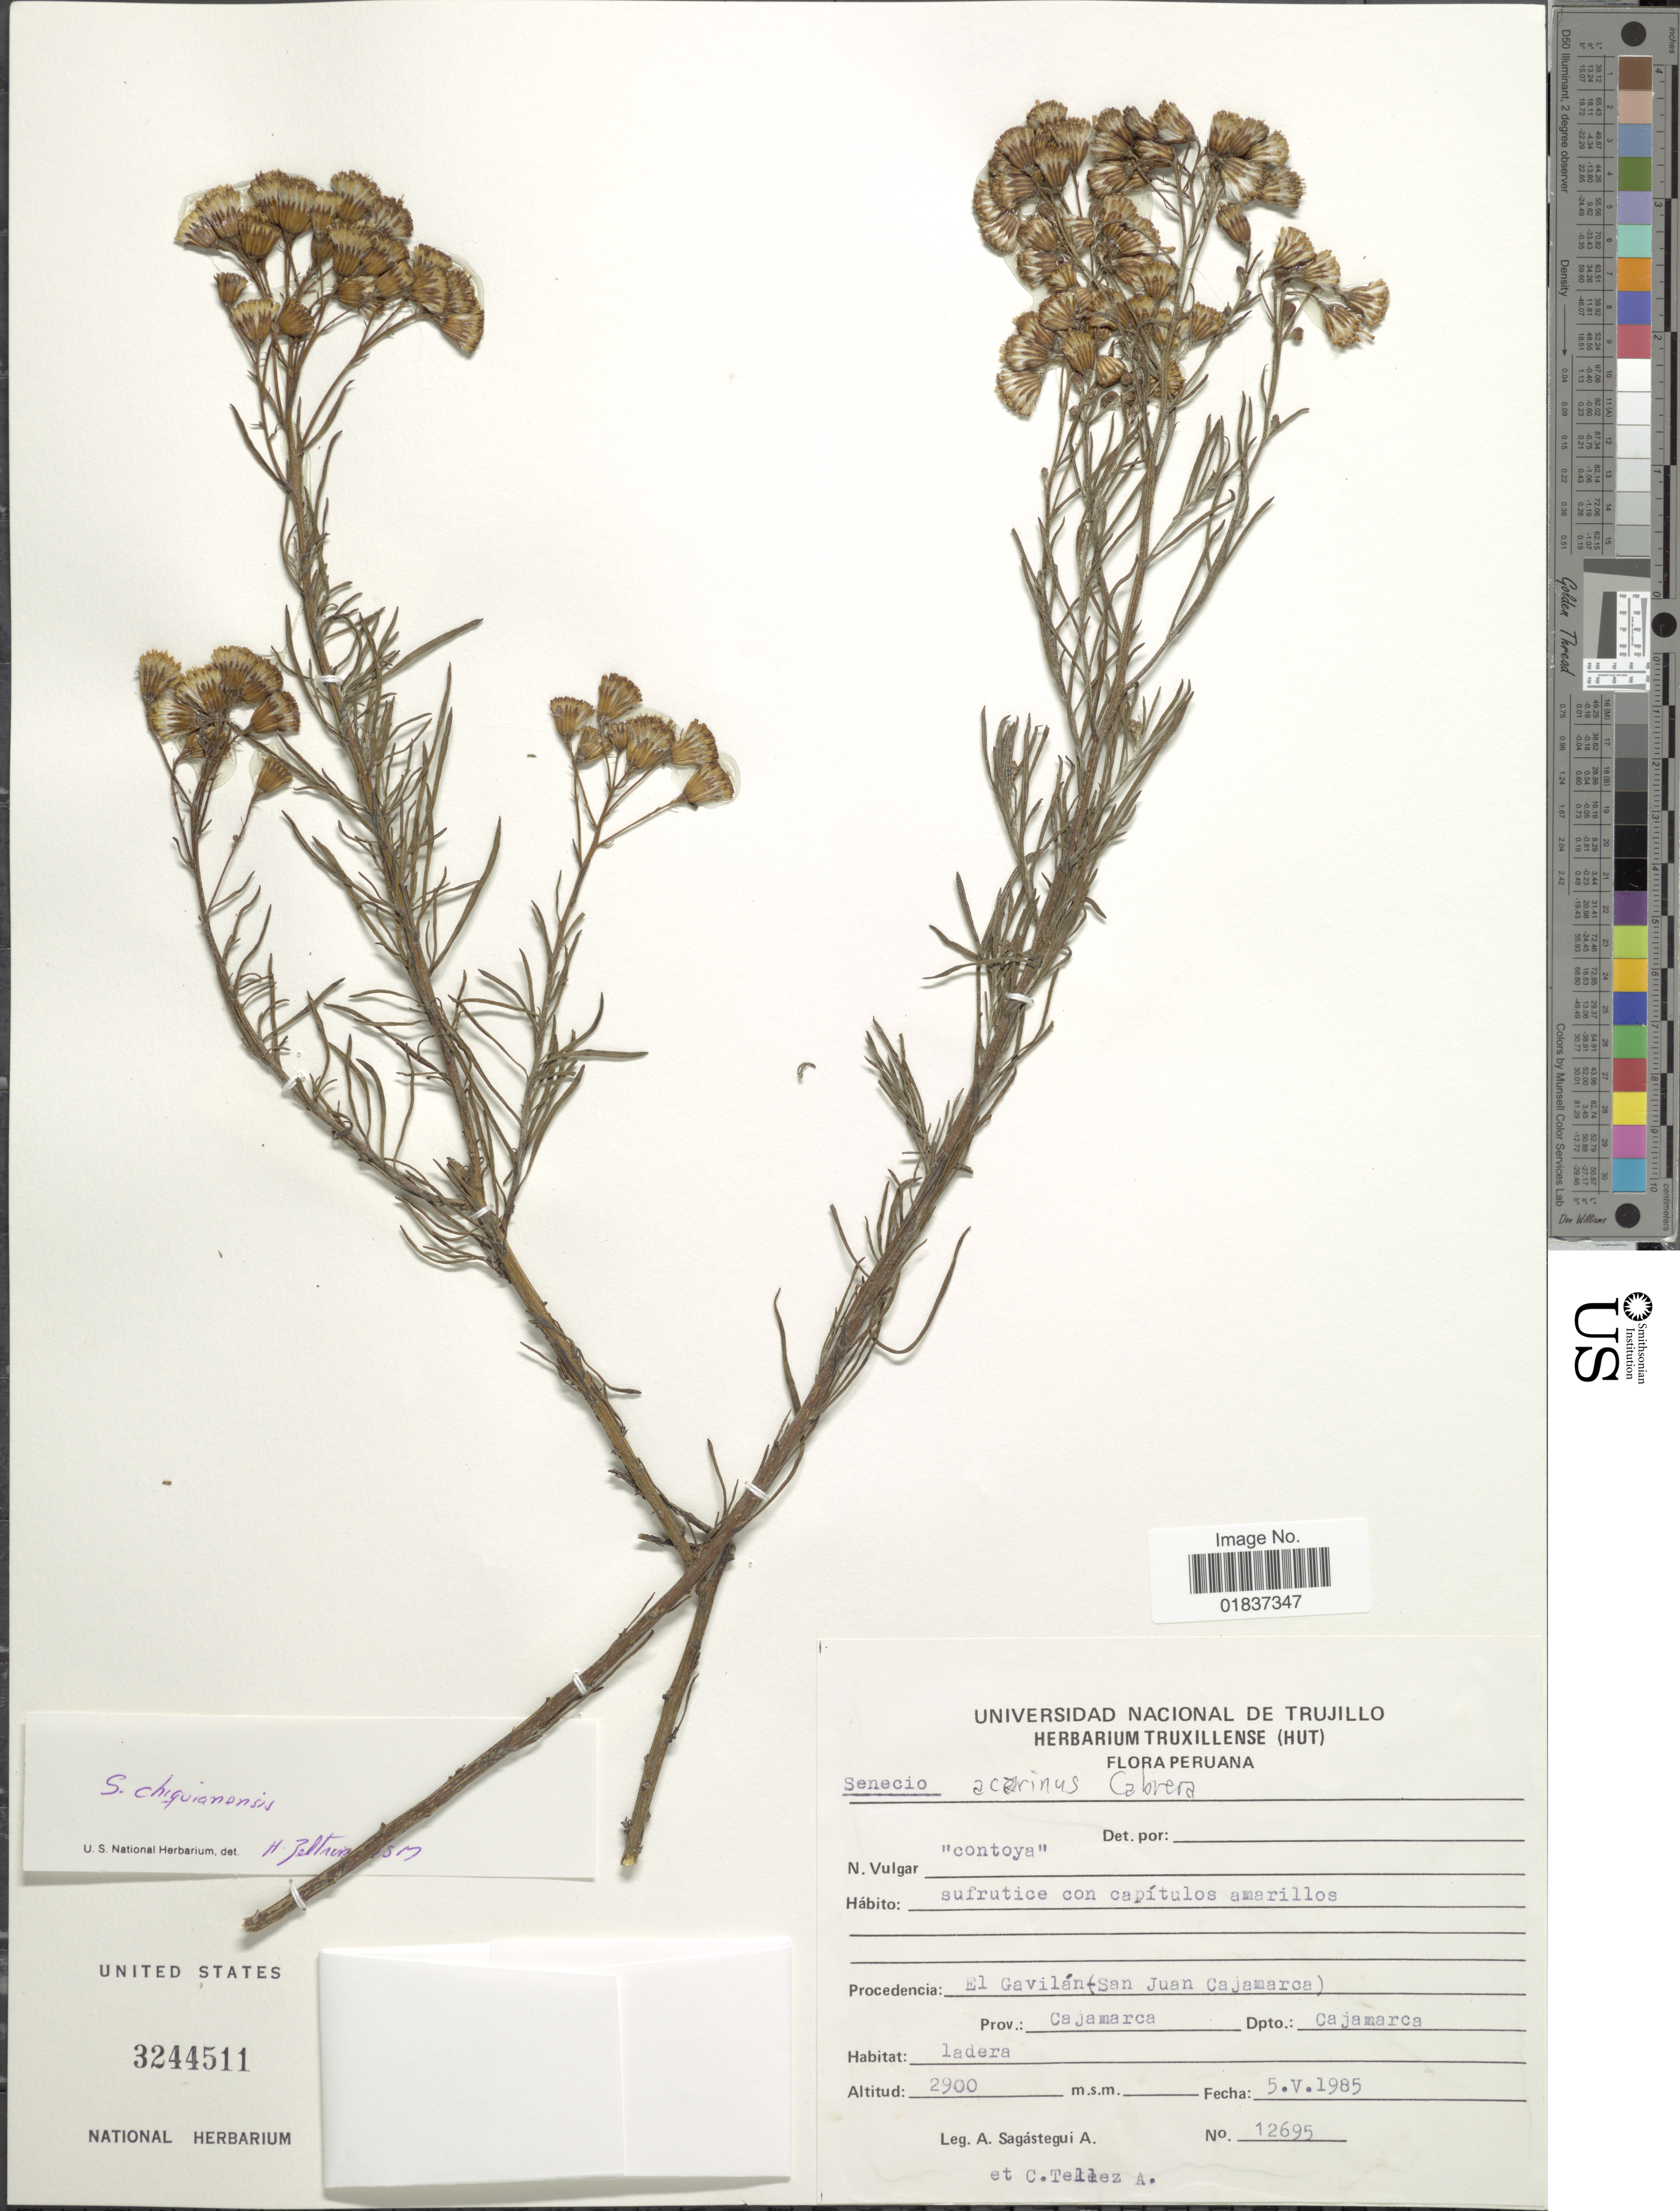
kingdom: Plantae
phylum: Tracheophyta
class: Magnoliopsida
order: Asterales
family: Asteraceae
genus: Senecio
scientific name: Senecio acarinus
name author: Cabrera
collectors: A. Sagástegui A. & C. Téllez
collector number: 12695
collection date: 1985-05-05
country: Peru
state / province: Cajamarca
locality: Prov. Cajamarca. Dpto.: Cajamarca. El Gavilan (San Juan Cajamarca)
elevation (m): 2900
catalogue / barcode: US 3244511